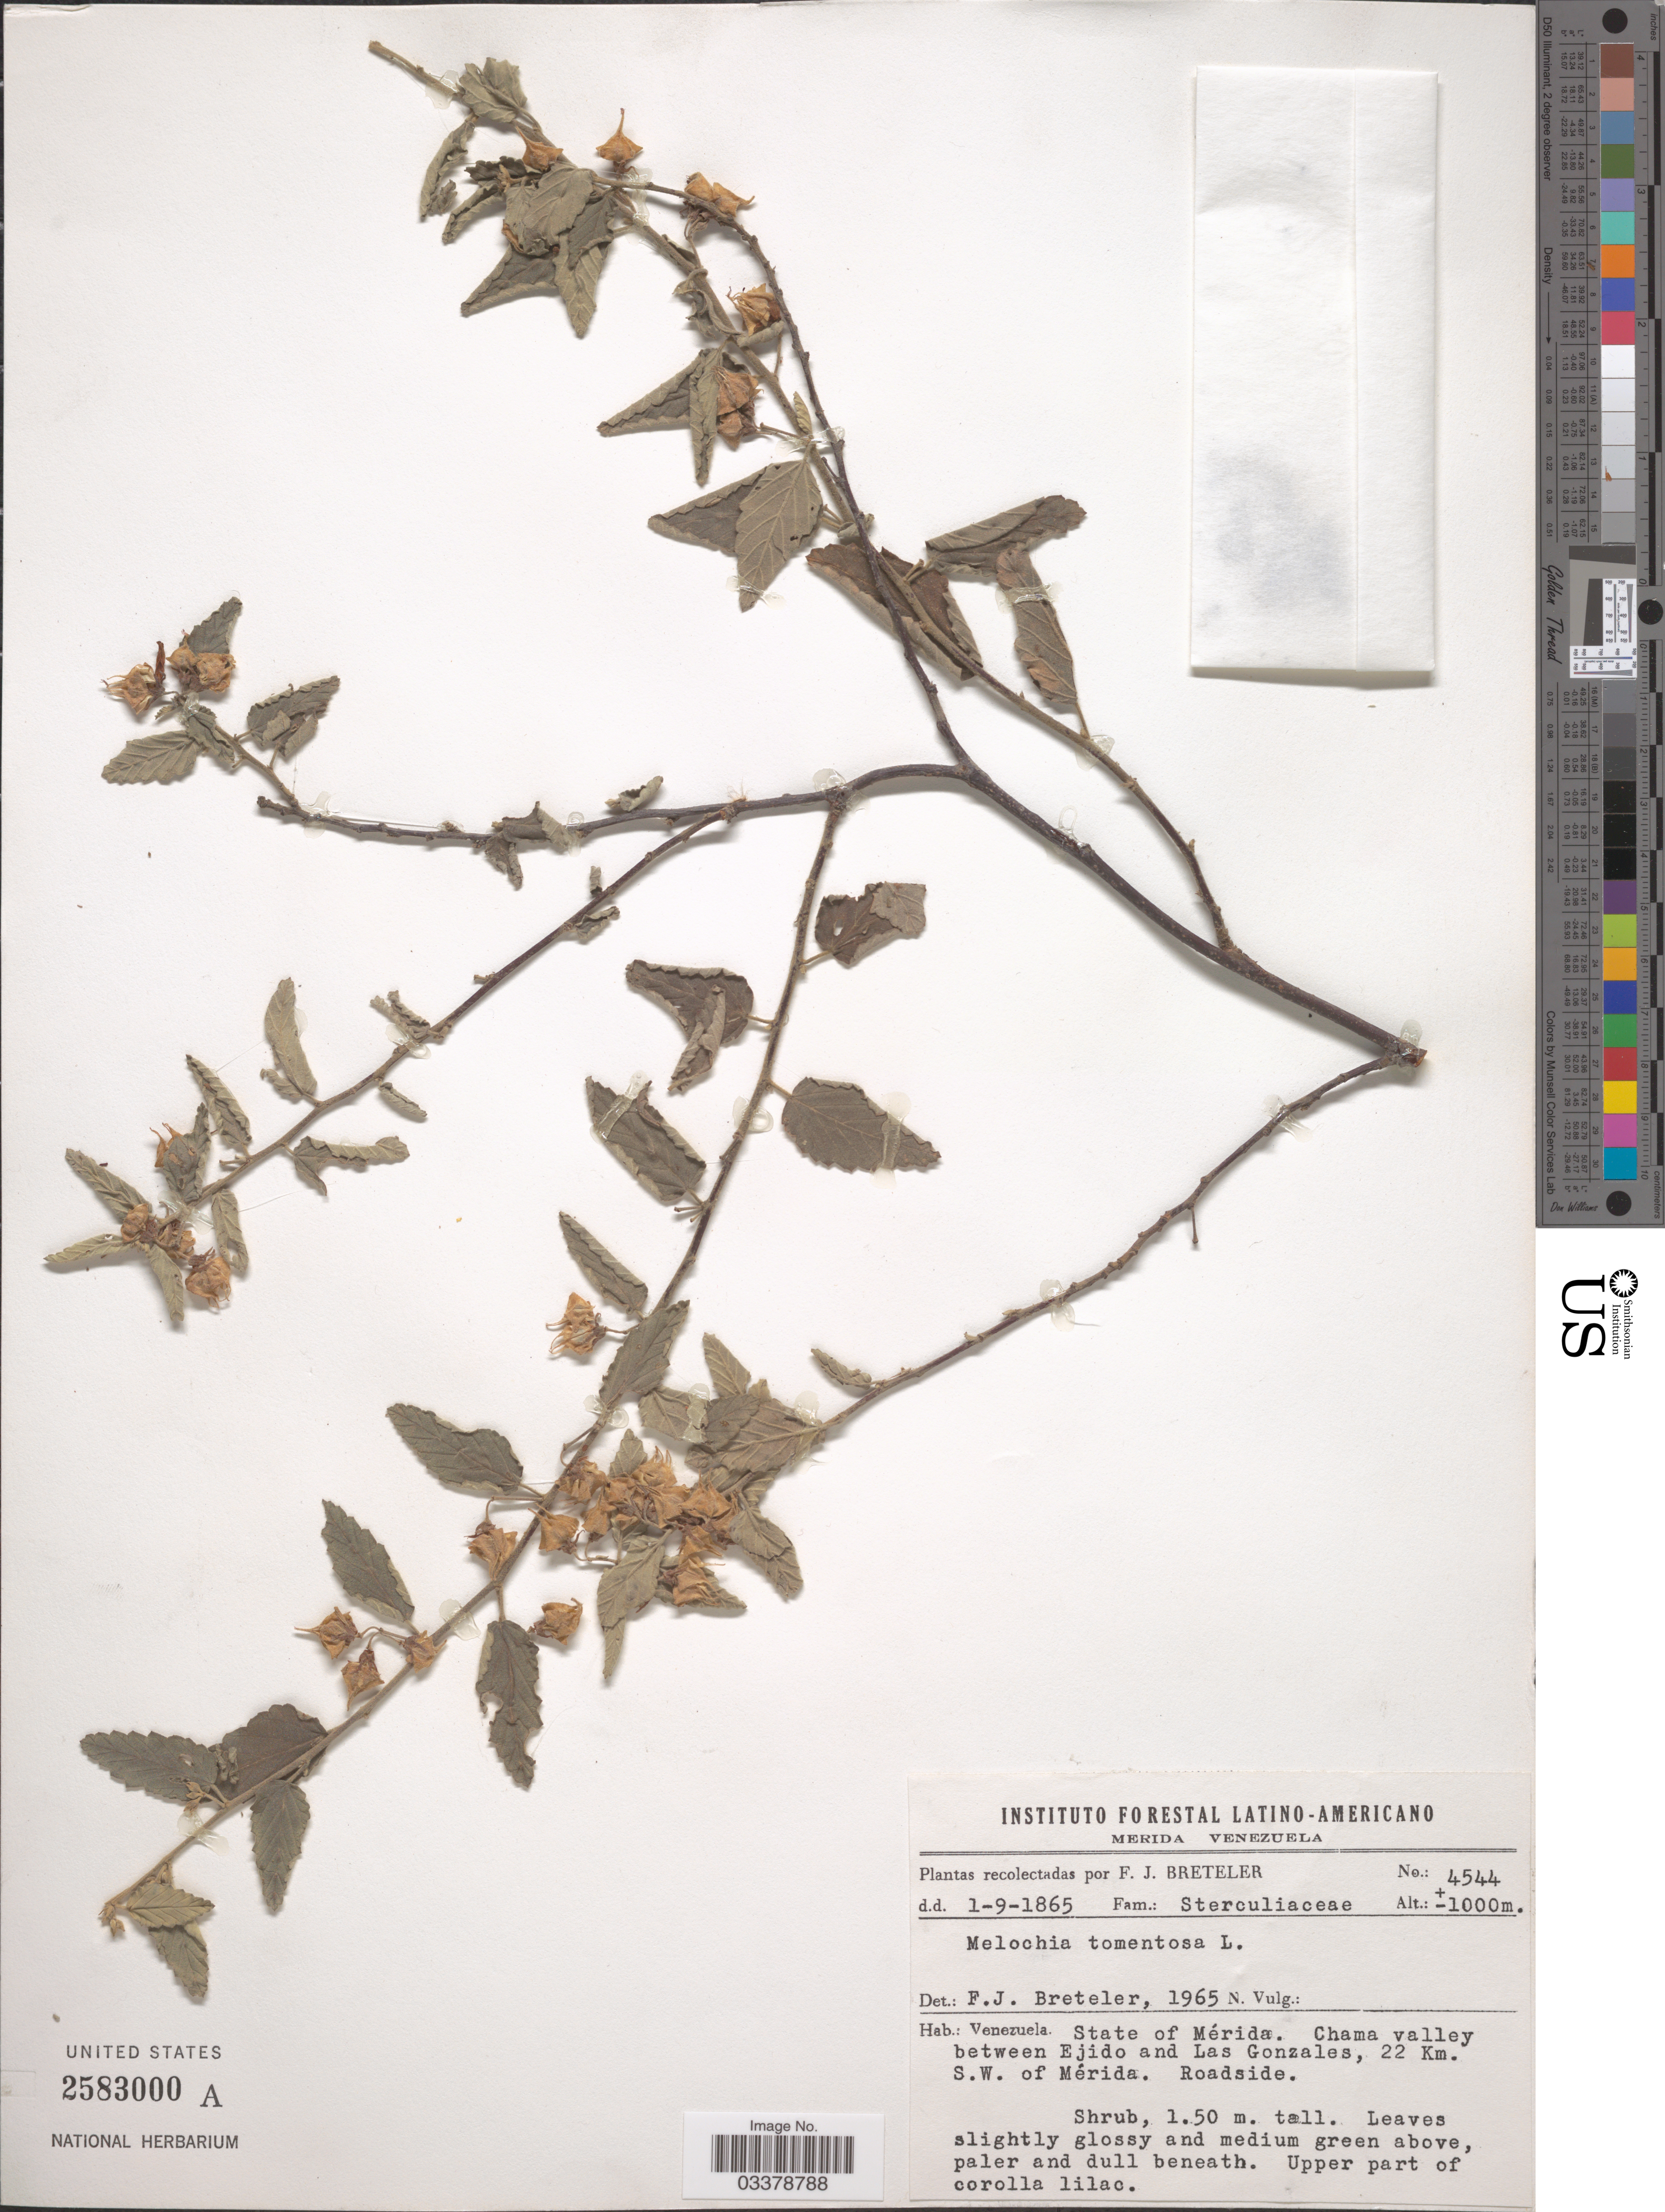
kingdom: Plantae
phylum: Tracheophyta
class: Magnoliopsida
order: Malvales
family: Malvaceae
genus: Melochia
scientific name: Melochia tomentosa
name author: L.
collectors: F. J. Breteler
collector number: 4544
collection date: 1865-09-01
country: Venezuela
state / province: Mérida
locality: Chama valley between Ejido and Las Gonzales, 22 Km. S.W. of Mérida. Roadside.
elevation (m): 1000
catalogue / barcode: US 2583000A